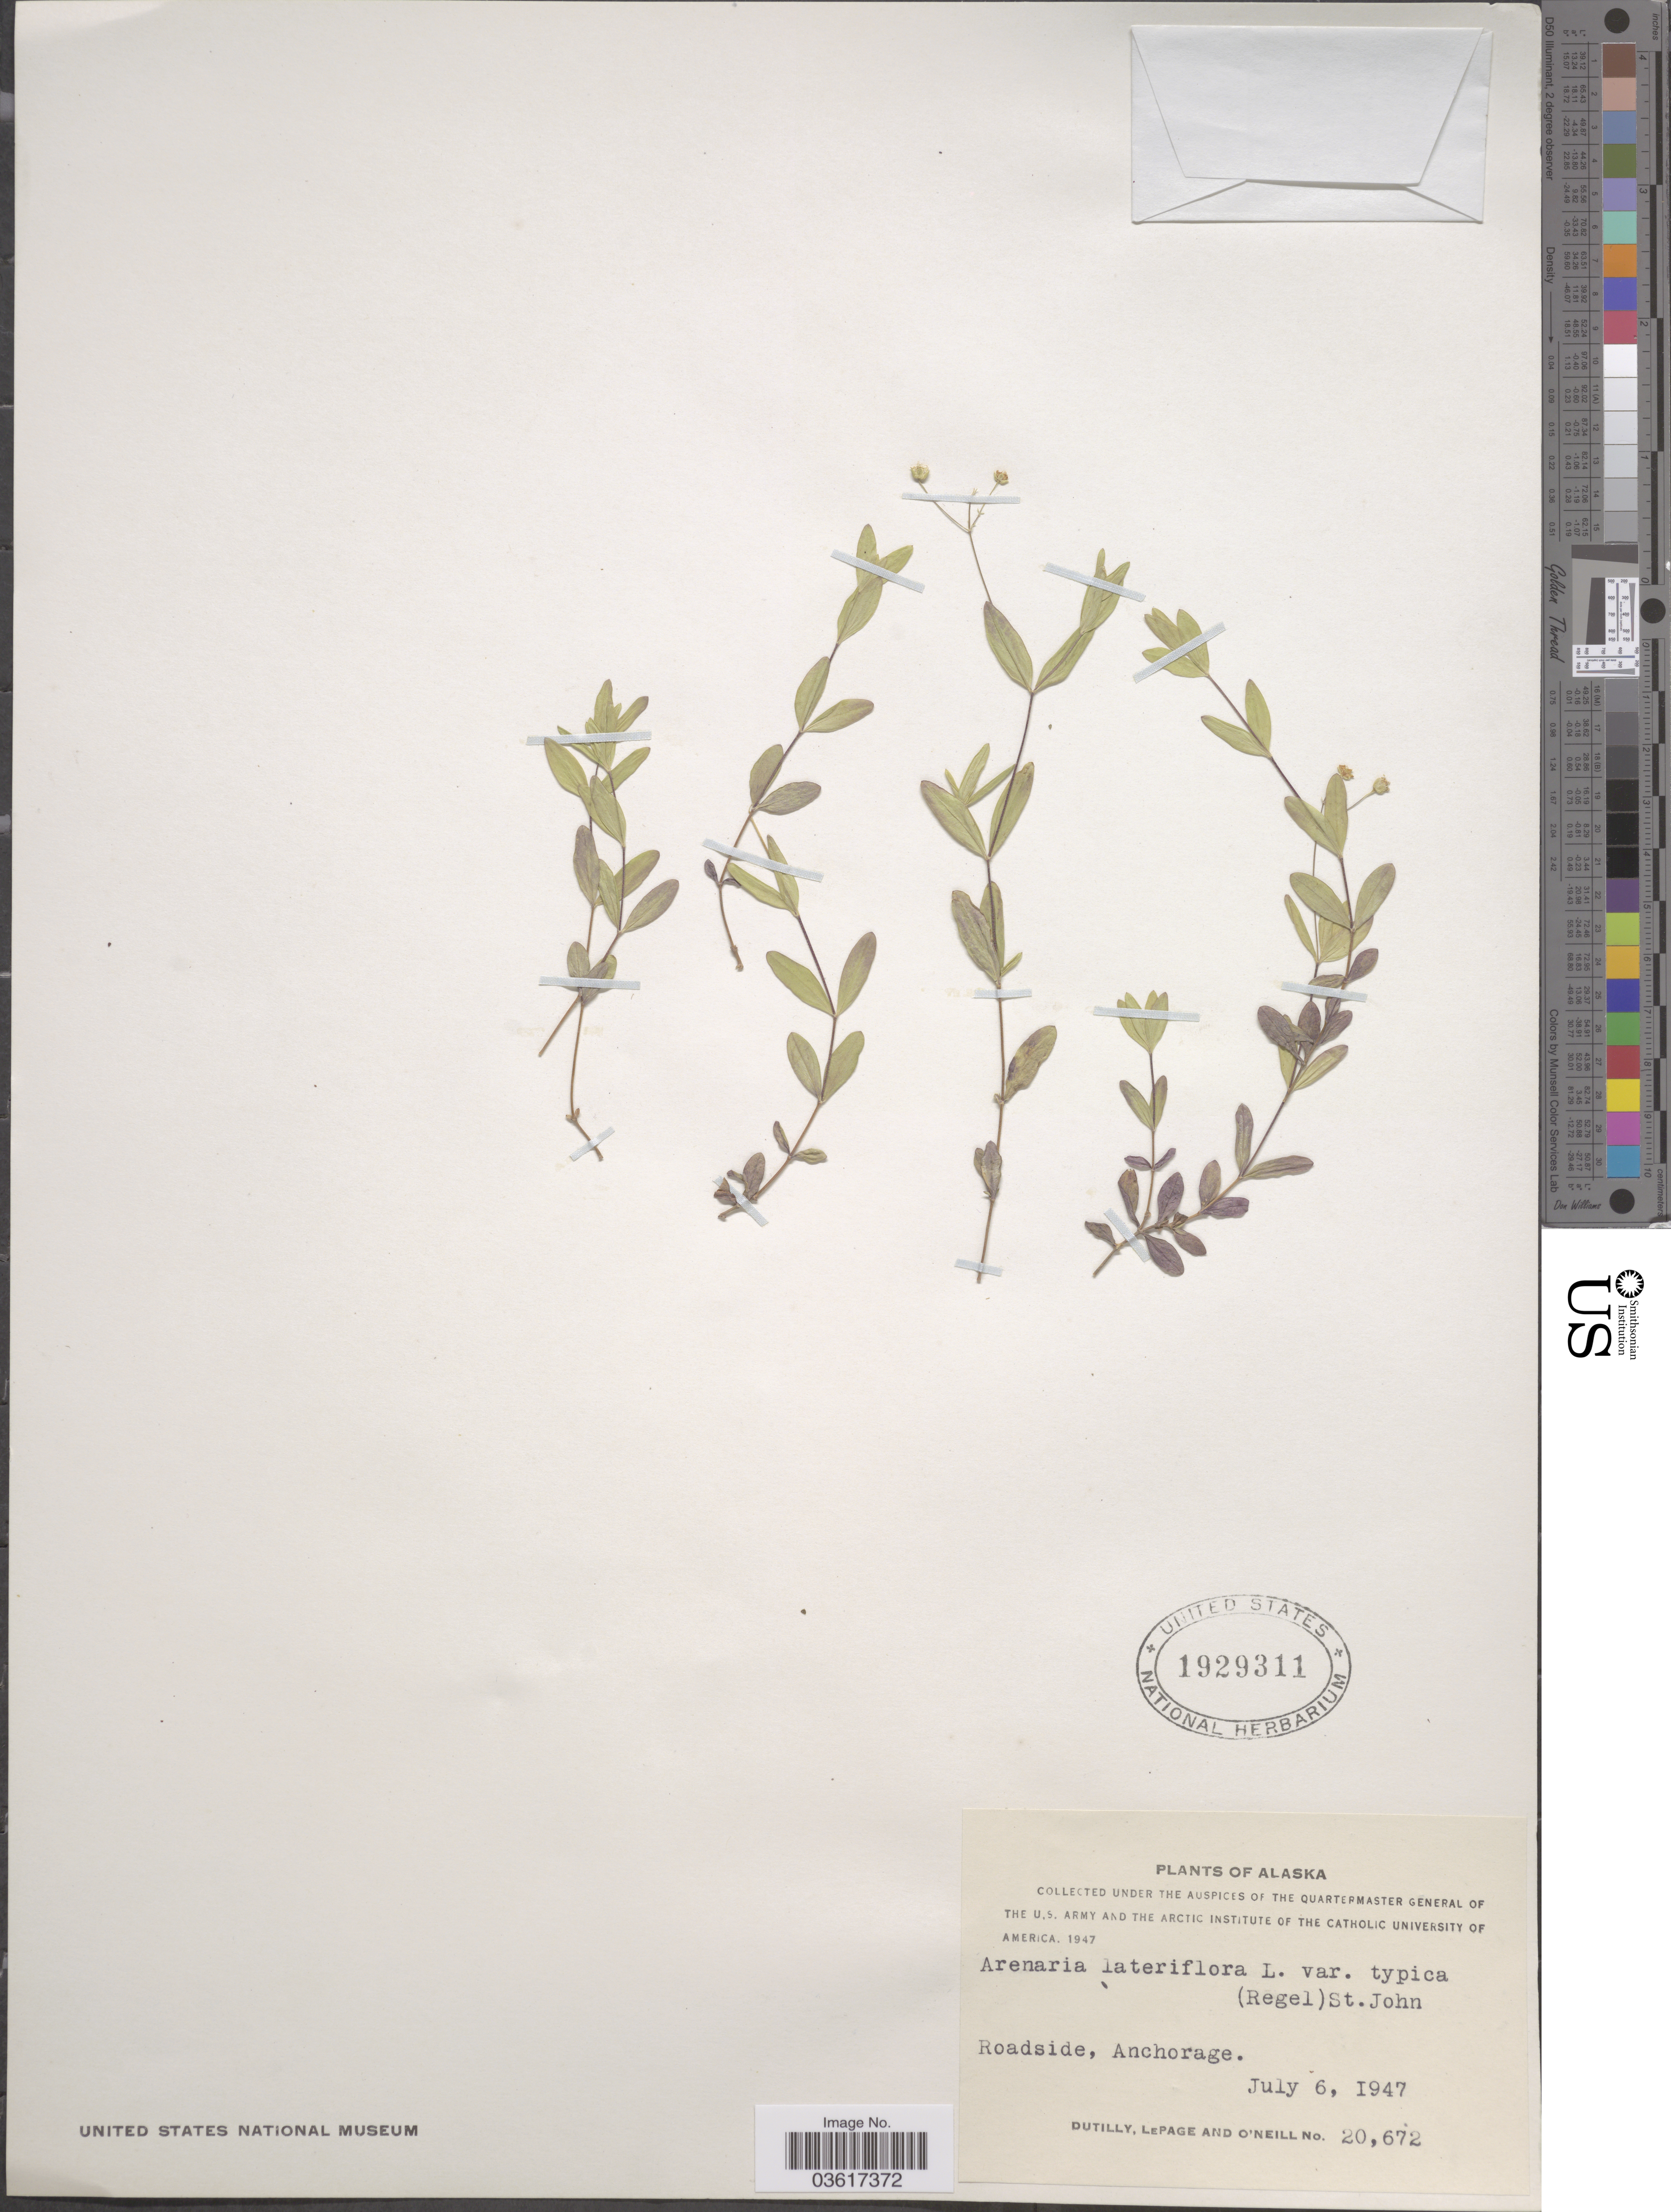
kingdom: Plantae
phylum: Tracheophyta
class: Magnoliopsida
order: Caryophyllales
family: Caryophyllaceae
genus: Moehringia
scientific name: Moehringia lateriflora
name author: (L.) Fenzl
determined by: Strong, Mark T., (BOT), Smithsonian Institution - National Museum of Natural History (UNITED STATES)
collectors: -. Dutilly, -. LePage & -. O'Neill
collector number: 20672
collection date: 1947-07-06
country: United States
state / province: Alaska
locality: Roadside, Anchorage.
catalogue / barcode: US 1929311